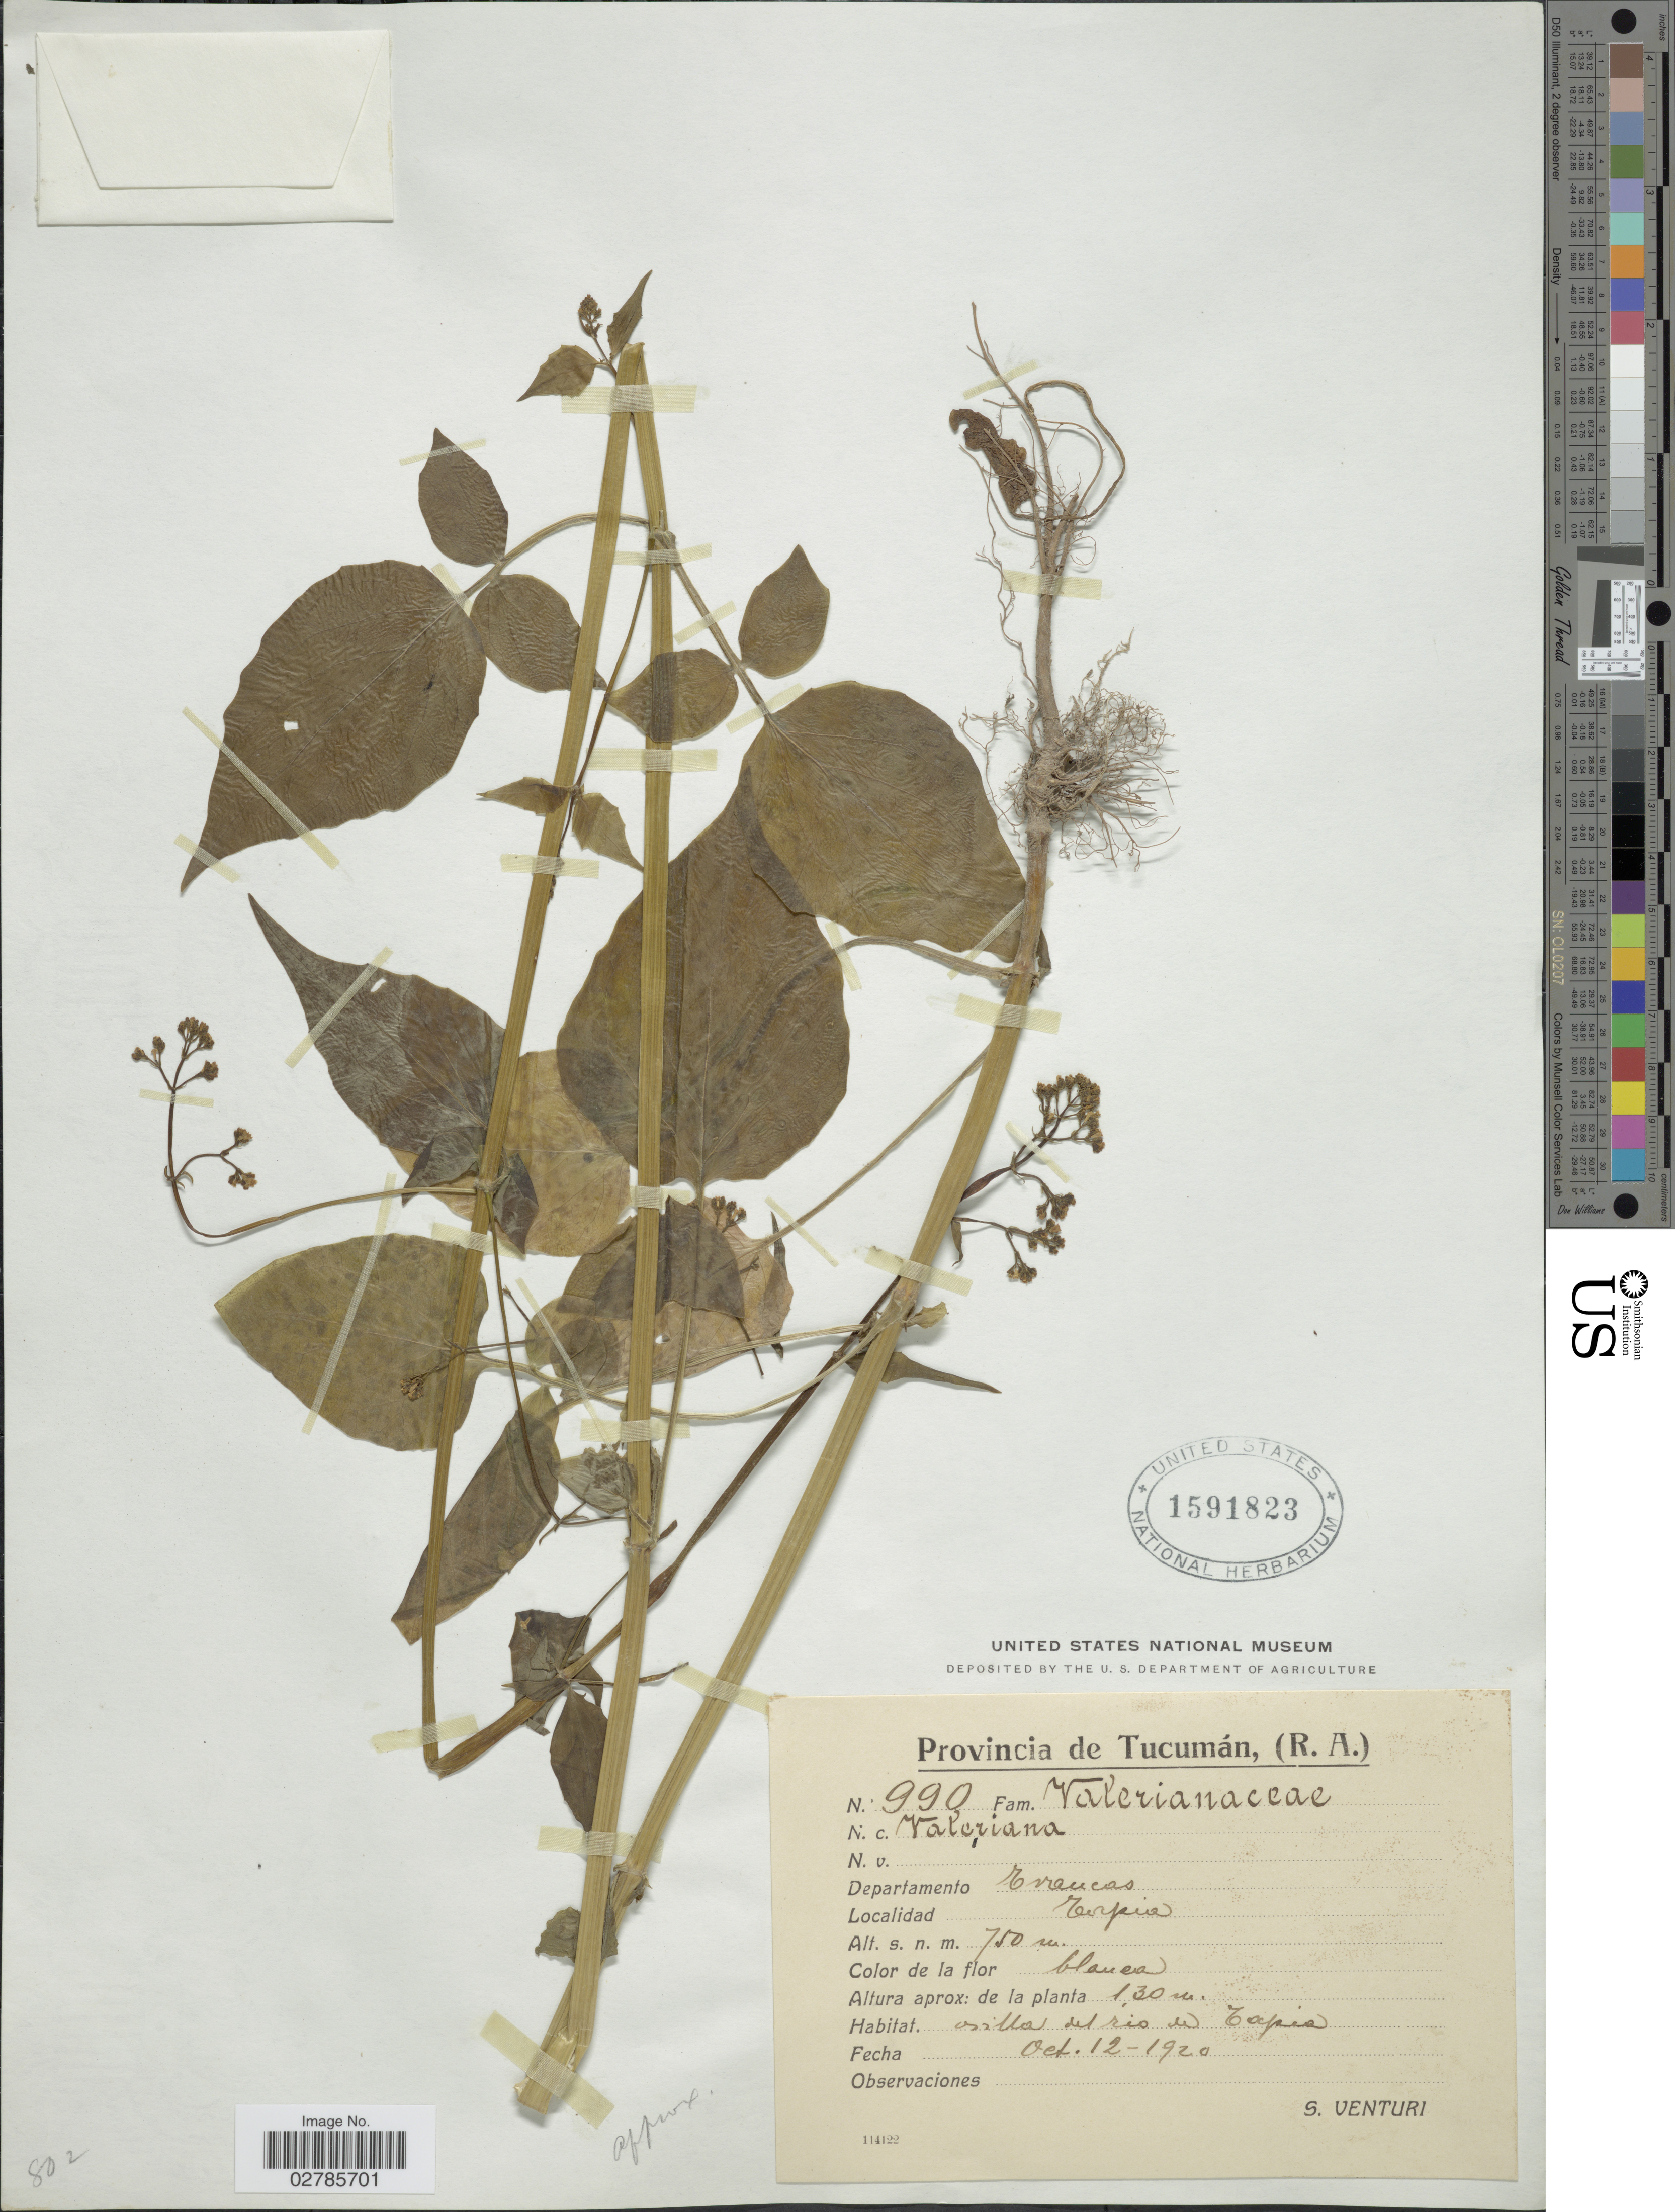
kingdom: Plantae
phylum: Tracheophyta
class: Magnoliopsida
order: Dipsacales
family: Caprifoliaceae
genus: Valeriana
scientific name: Valeriana sp.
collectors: S. Venturi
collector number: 990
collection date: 1920-10-12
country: Argentina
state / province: Tucuman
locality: Departamento Trancas, Tapia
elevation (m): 750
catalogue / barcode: US 1591823